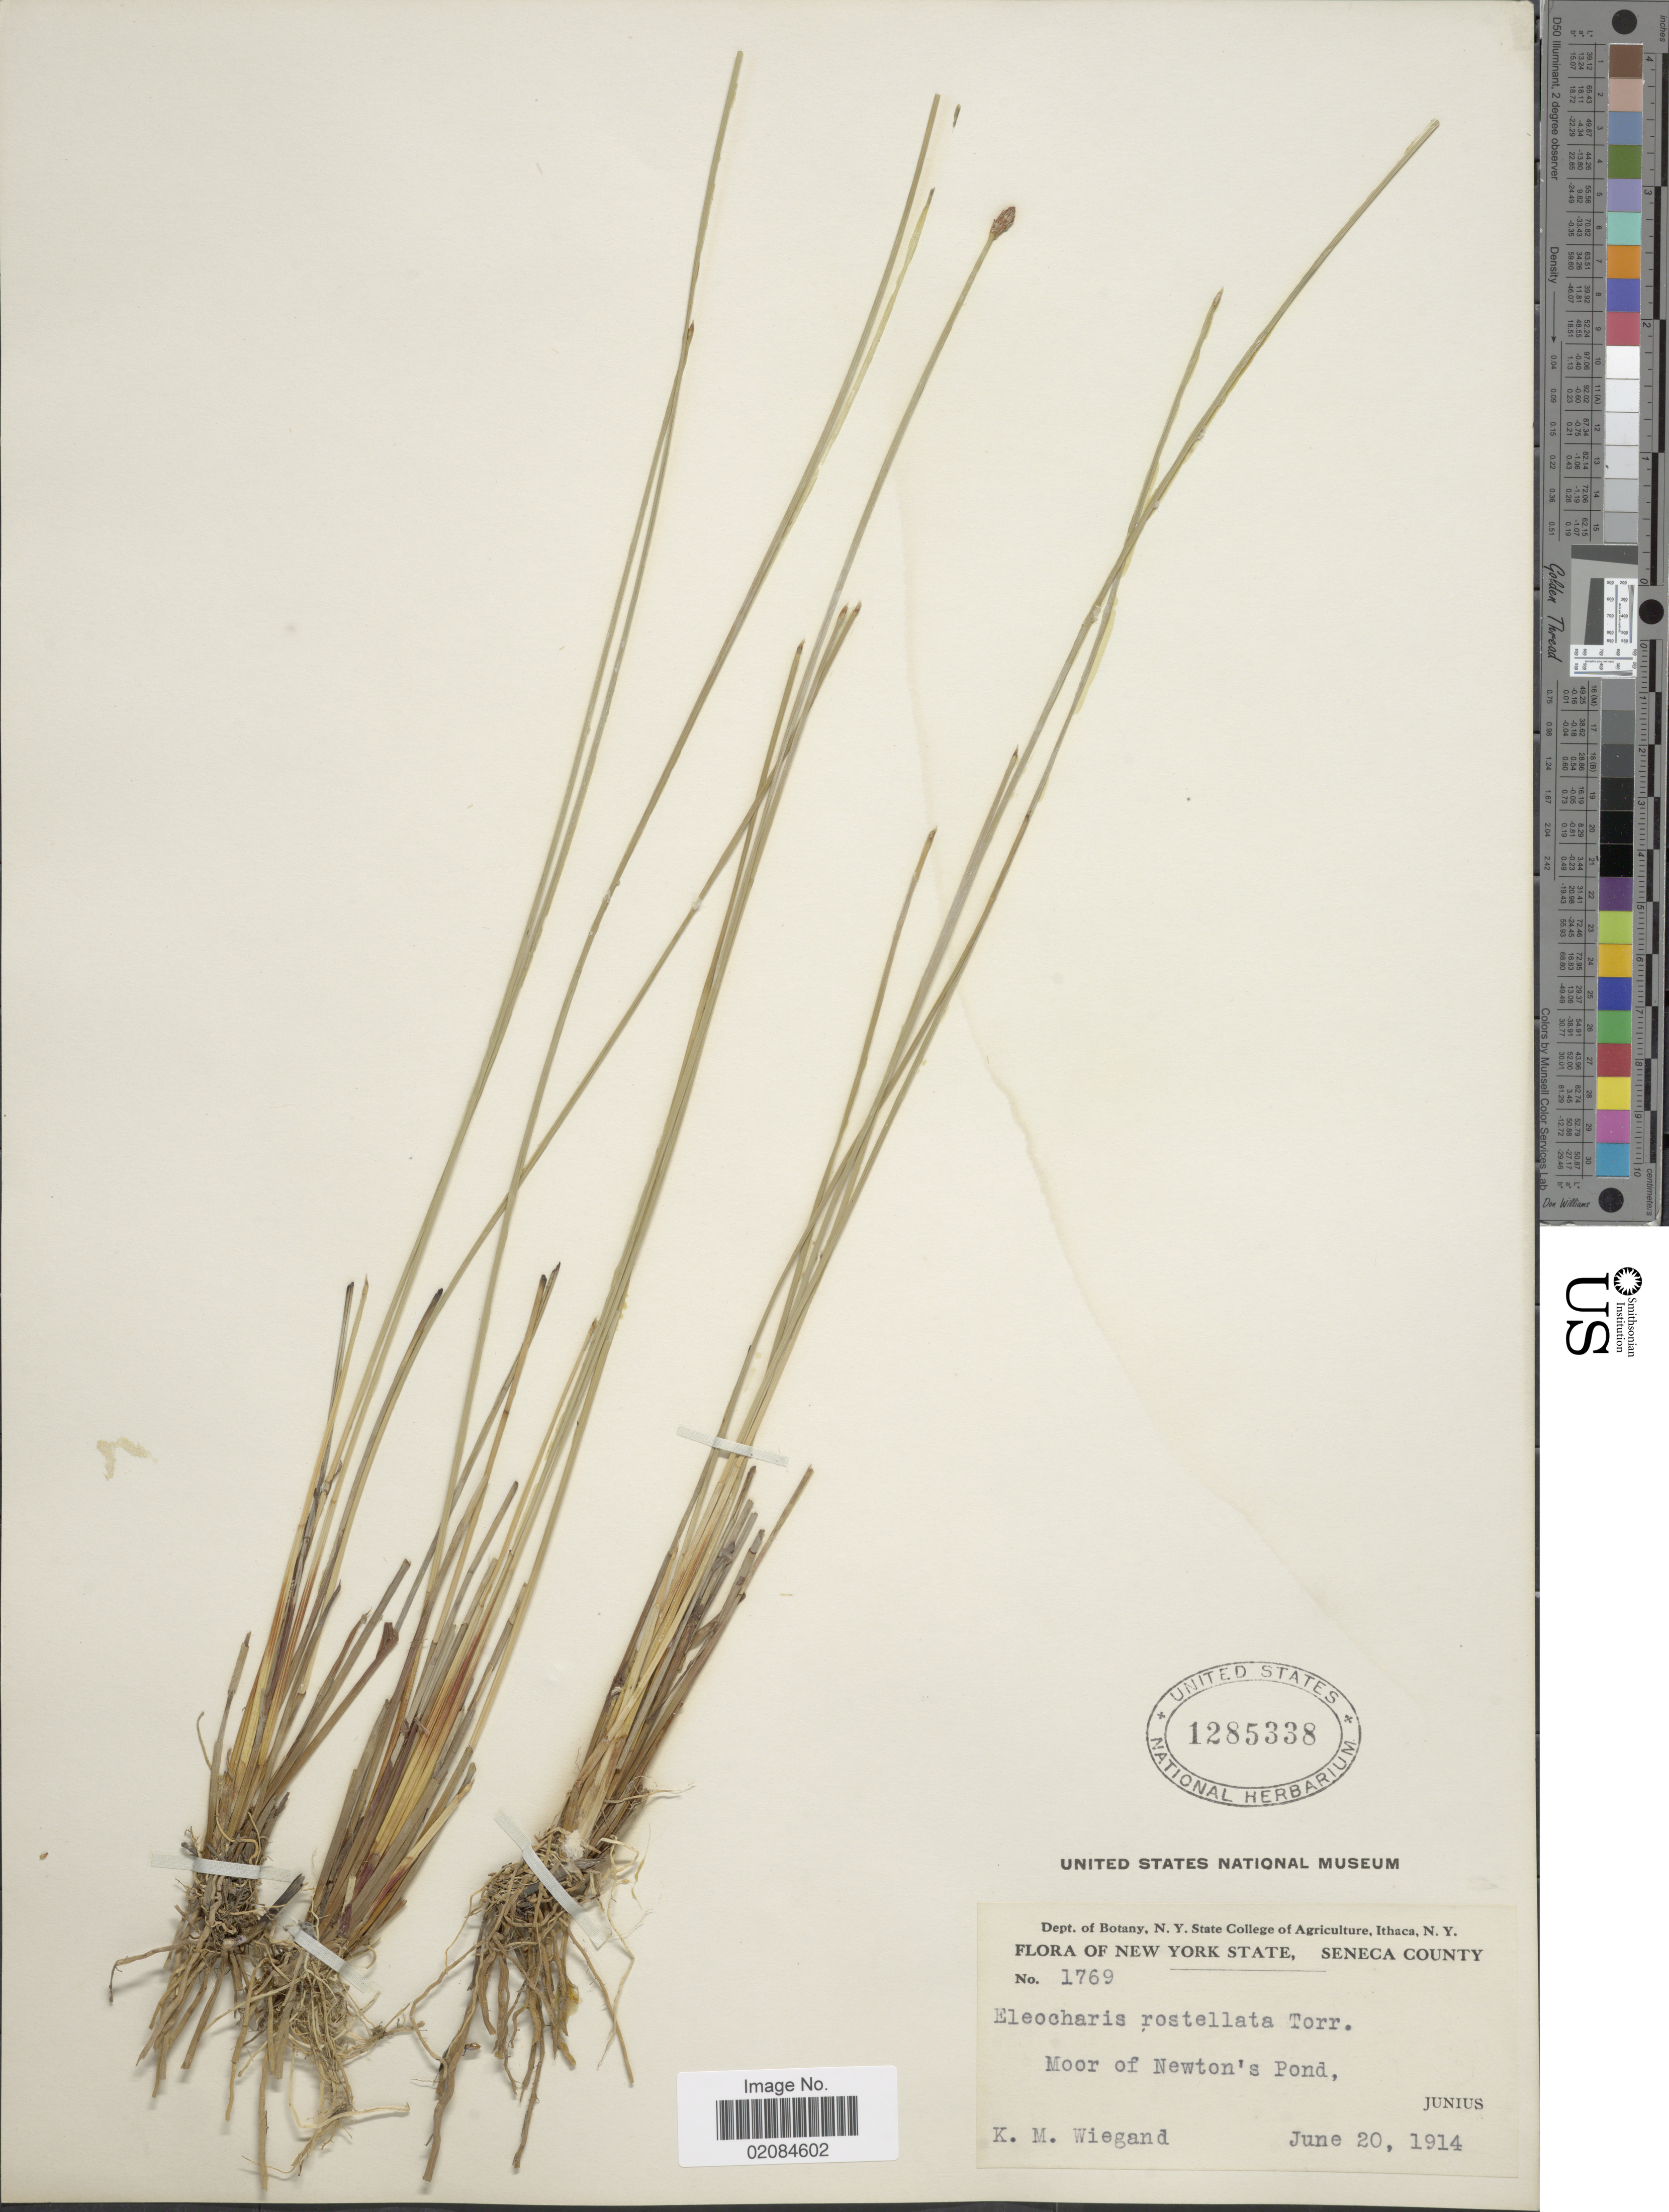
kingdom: Plantae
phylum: Tracheophyta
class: Liliopsida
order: Poales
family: Cyperaceae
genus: Eleocharis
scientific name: Eleocharis rostellata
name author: (Torr.) Torr.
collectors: K. M. Wiegand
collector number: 1769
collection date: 1914-06-20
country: United States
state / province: New York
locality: Seneca County. Moor of Newton's Pond. Junius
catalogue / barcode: US 1285338